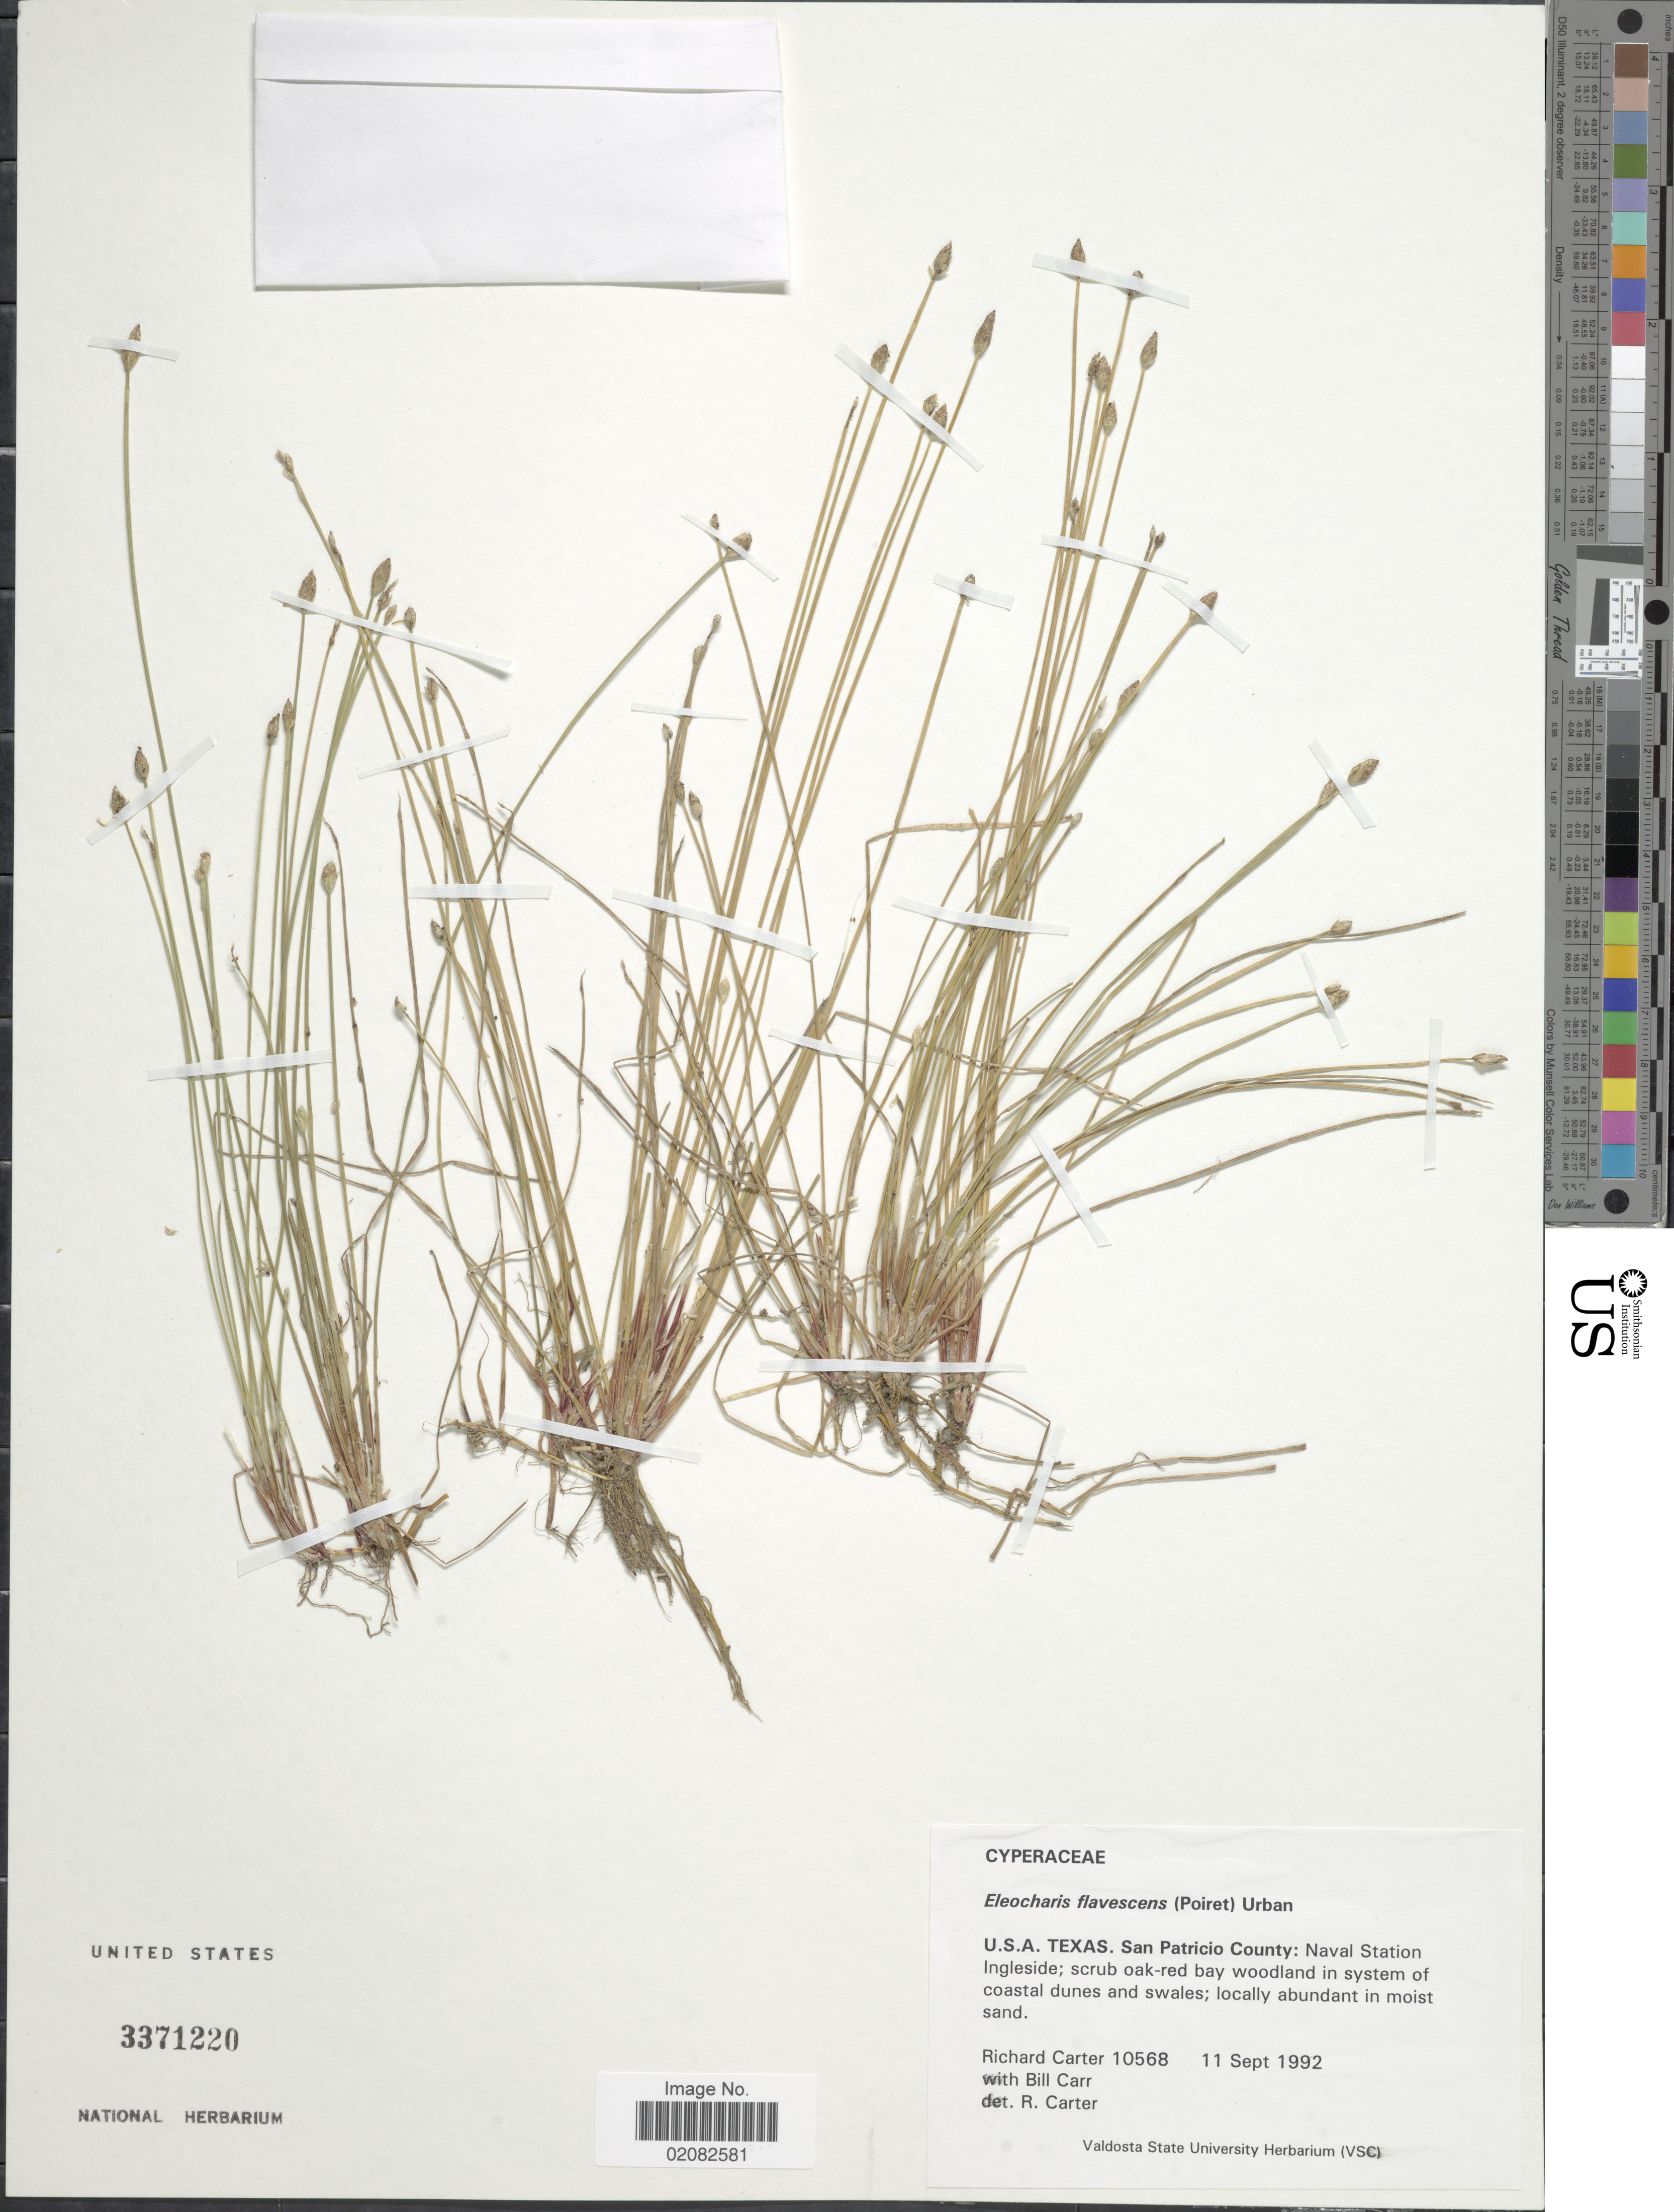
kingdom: Plantae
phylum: Tracheophyta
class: Liliopsida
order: Poales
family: Cyperaceae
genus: Eleocharis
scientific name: Eleocharis flavescens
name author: (Poir.) Urb.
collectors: R. Carter & B. Carr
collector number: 10568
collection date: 1992-09-11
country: United States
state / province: Texas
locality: San Patricio County: Naval Station Ingleside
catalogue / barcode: US 3371220